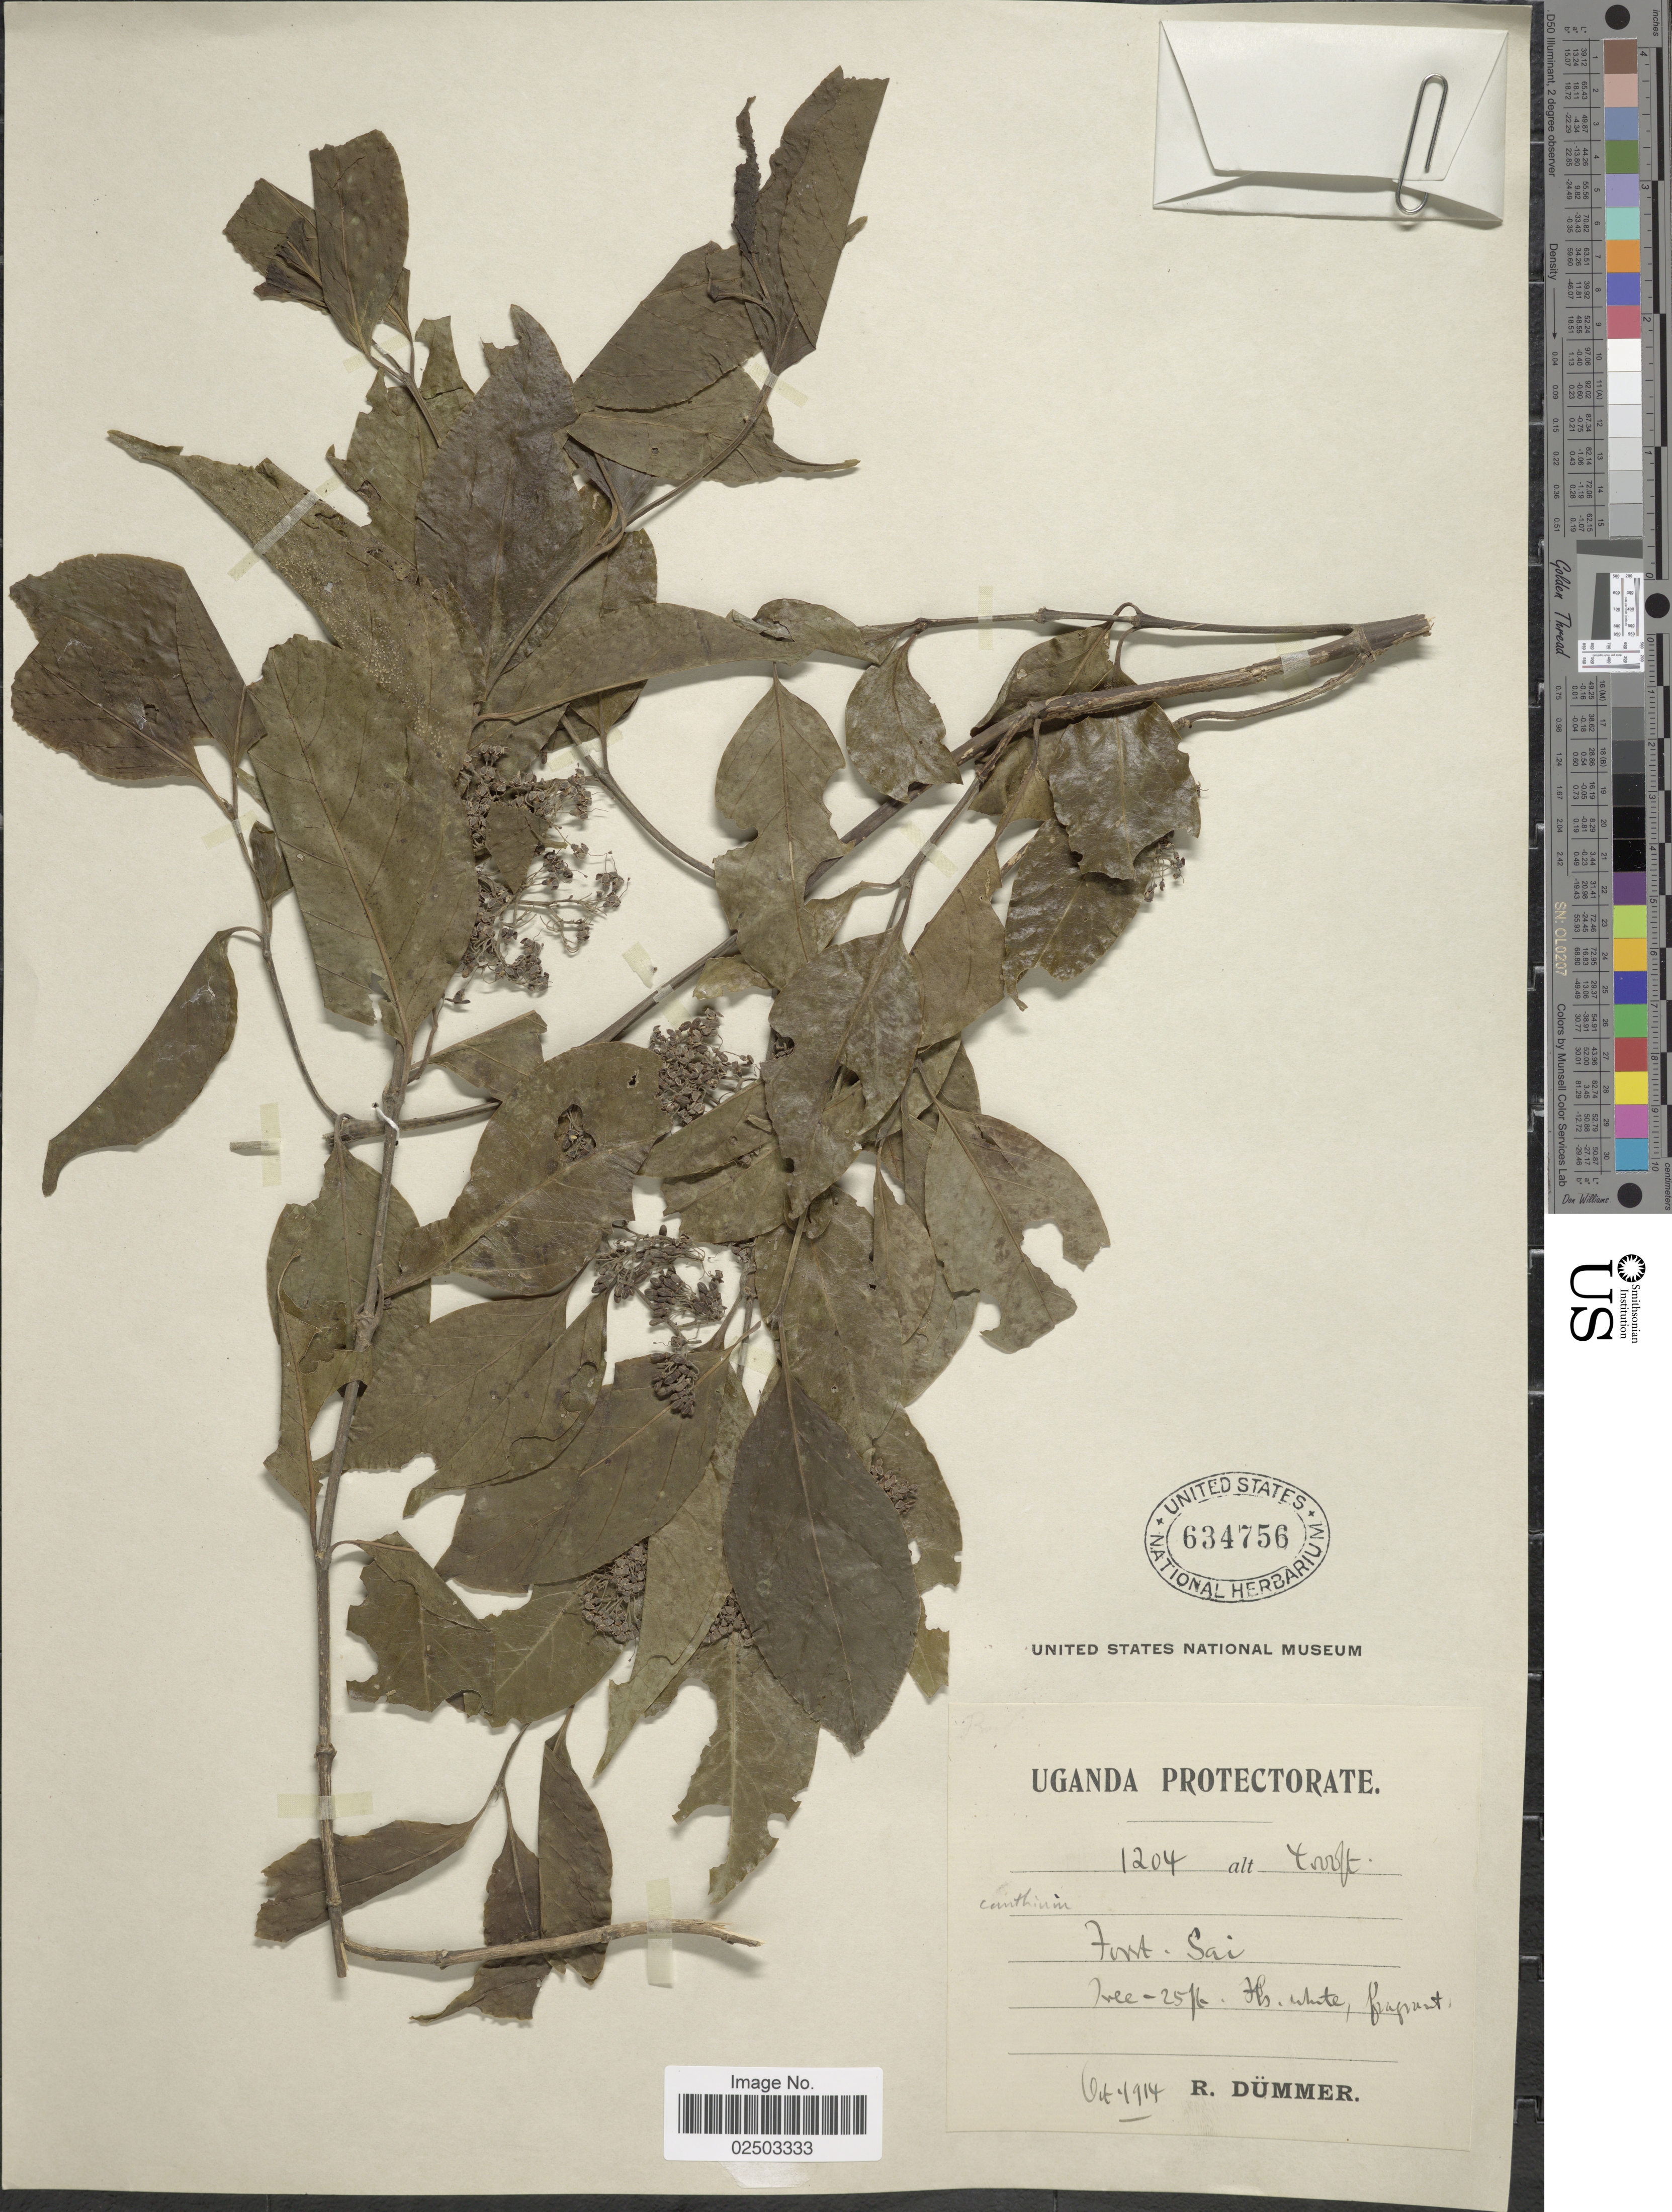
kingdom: Plantae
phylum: Tracheophyta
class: Magnoliopsida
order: Gentianales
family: Rubiaceae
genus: Bridsonia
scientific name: Bridsonia chamaedendrum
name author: (Kuntze) Verstraete & A.E. van Wyk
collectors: R. A. Dümmer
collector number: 1204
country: Uganda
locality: Foret-Sai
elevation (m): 1219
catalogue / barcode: US 634756